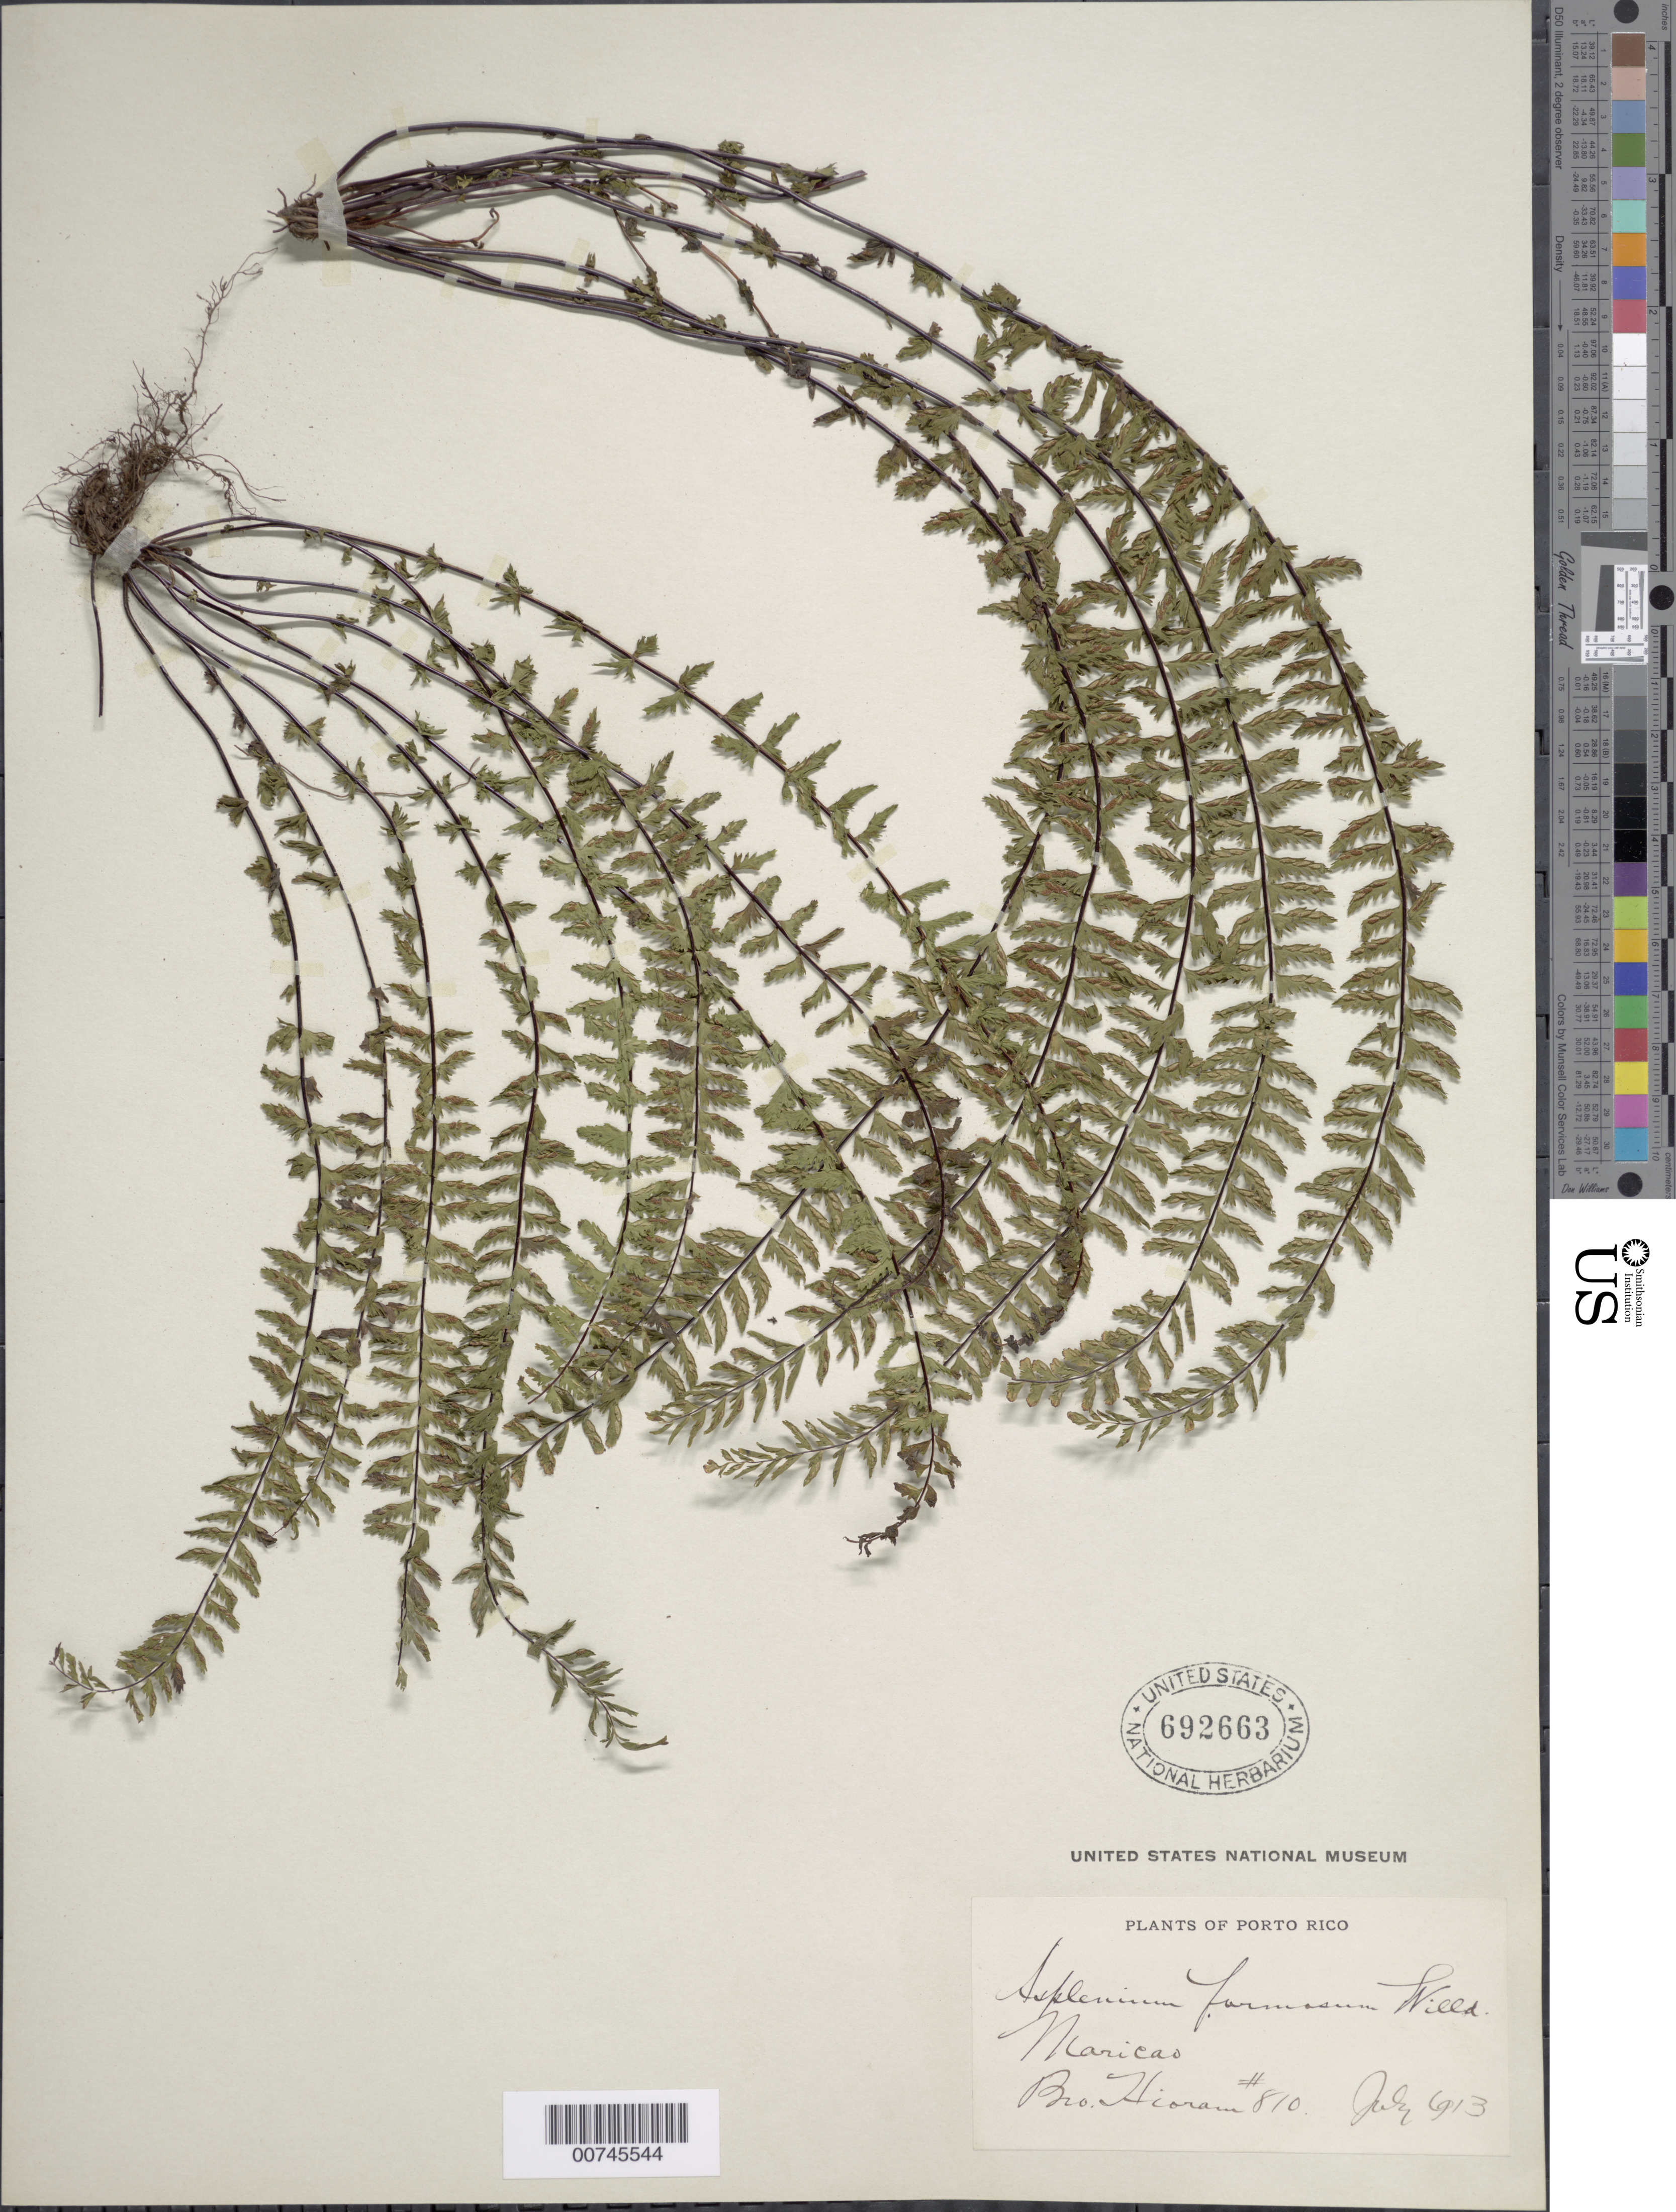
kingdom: Plantae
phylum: Tracheophyta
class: Polypodiopsida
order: Polypodiales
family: Aspleniaceae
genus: Asplenium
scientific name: Asplenium formosum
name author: Willd.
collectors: Bro. Hioram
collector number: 810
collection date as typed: Jul 1913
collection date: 1913-07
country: Puerto Rico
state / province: Maricao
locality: Maricao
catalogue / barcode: US 692663